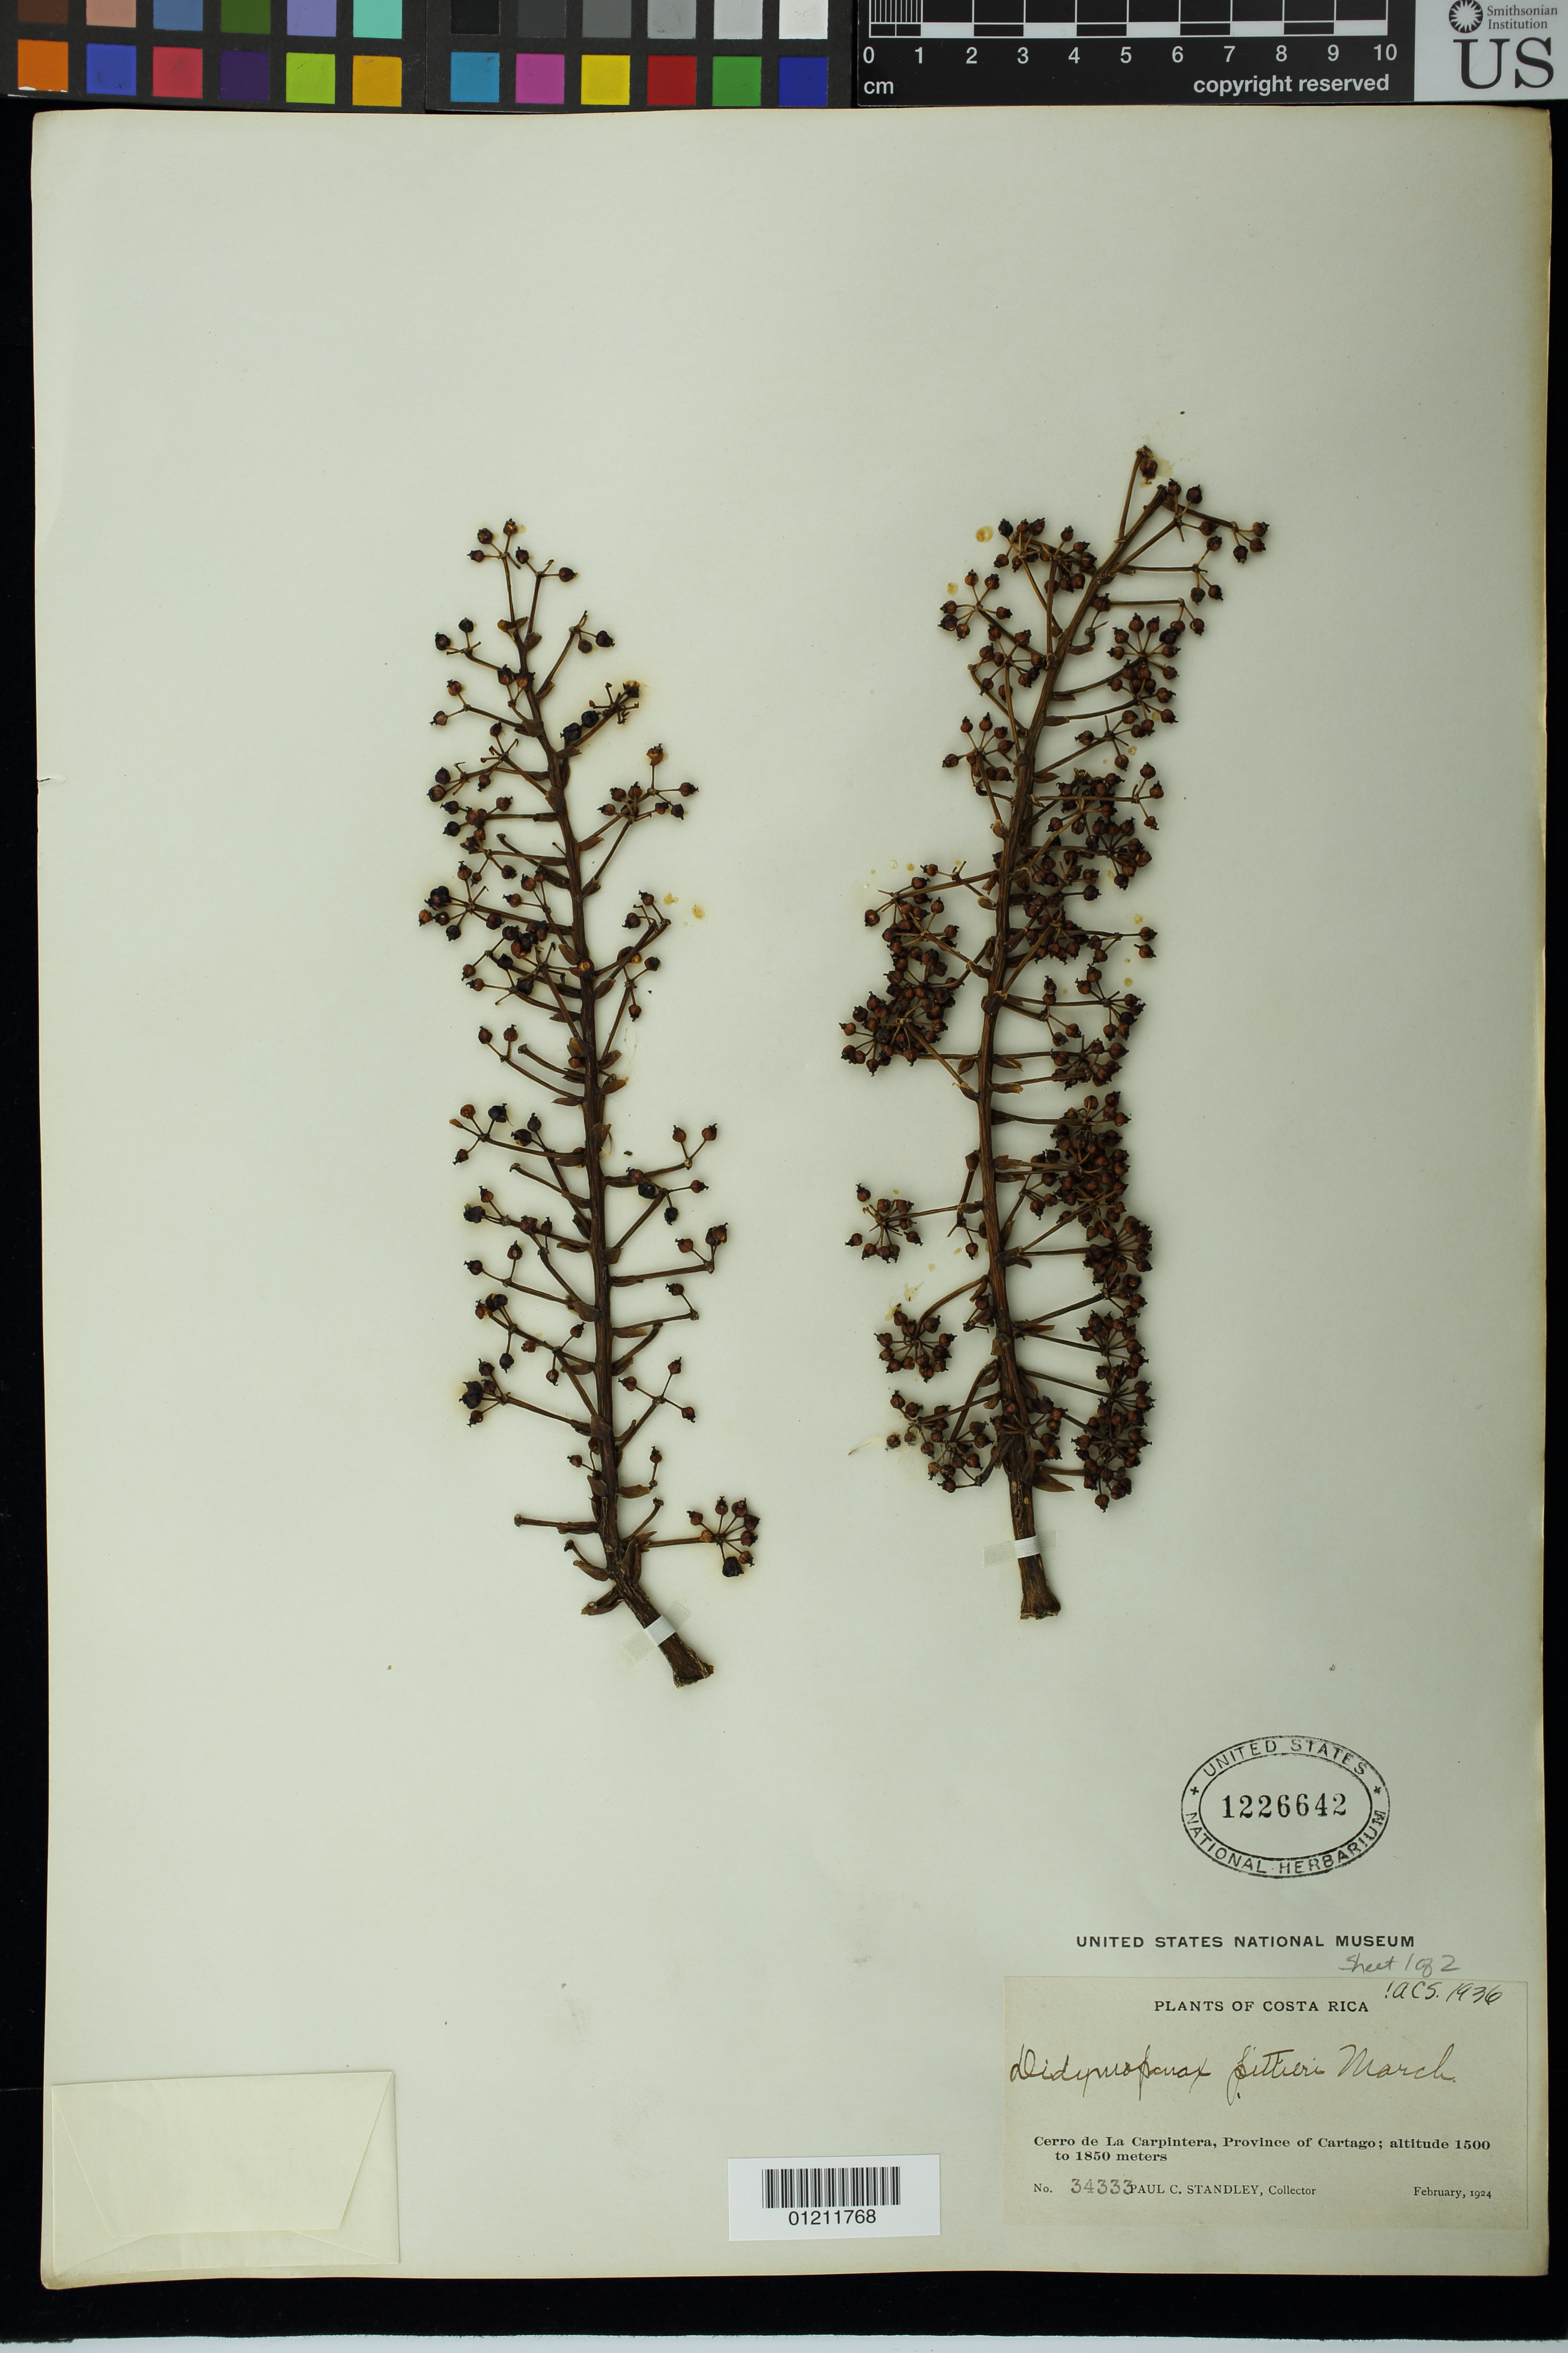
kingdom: Plantae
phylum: Tracheophyta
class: Magnoliopsida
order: Apiales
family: Araliaceae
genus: Schefflera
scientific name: Schefflera rodriguesiana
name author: Frodin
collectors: P. C. Standley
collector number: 34333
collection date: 1924-02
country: Costa Rica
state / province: Cartago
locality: Cerro de La Carpintera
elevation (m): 1500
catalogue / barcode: US 1226642